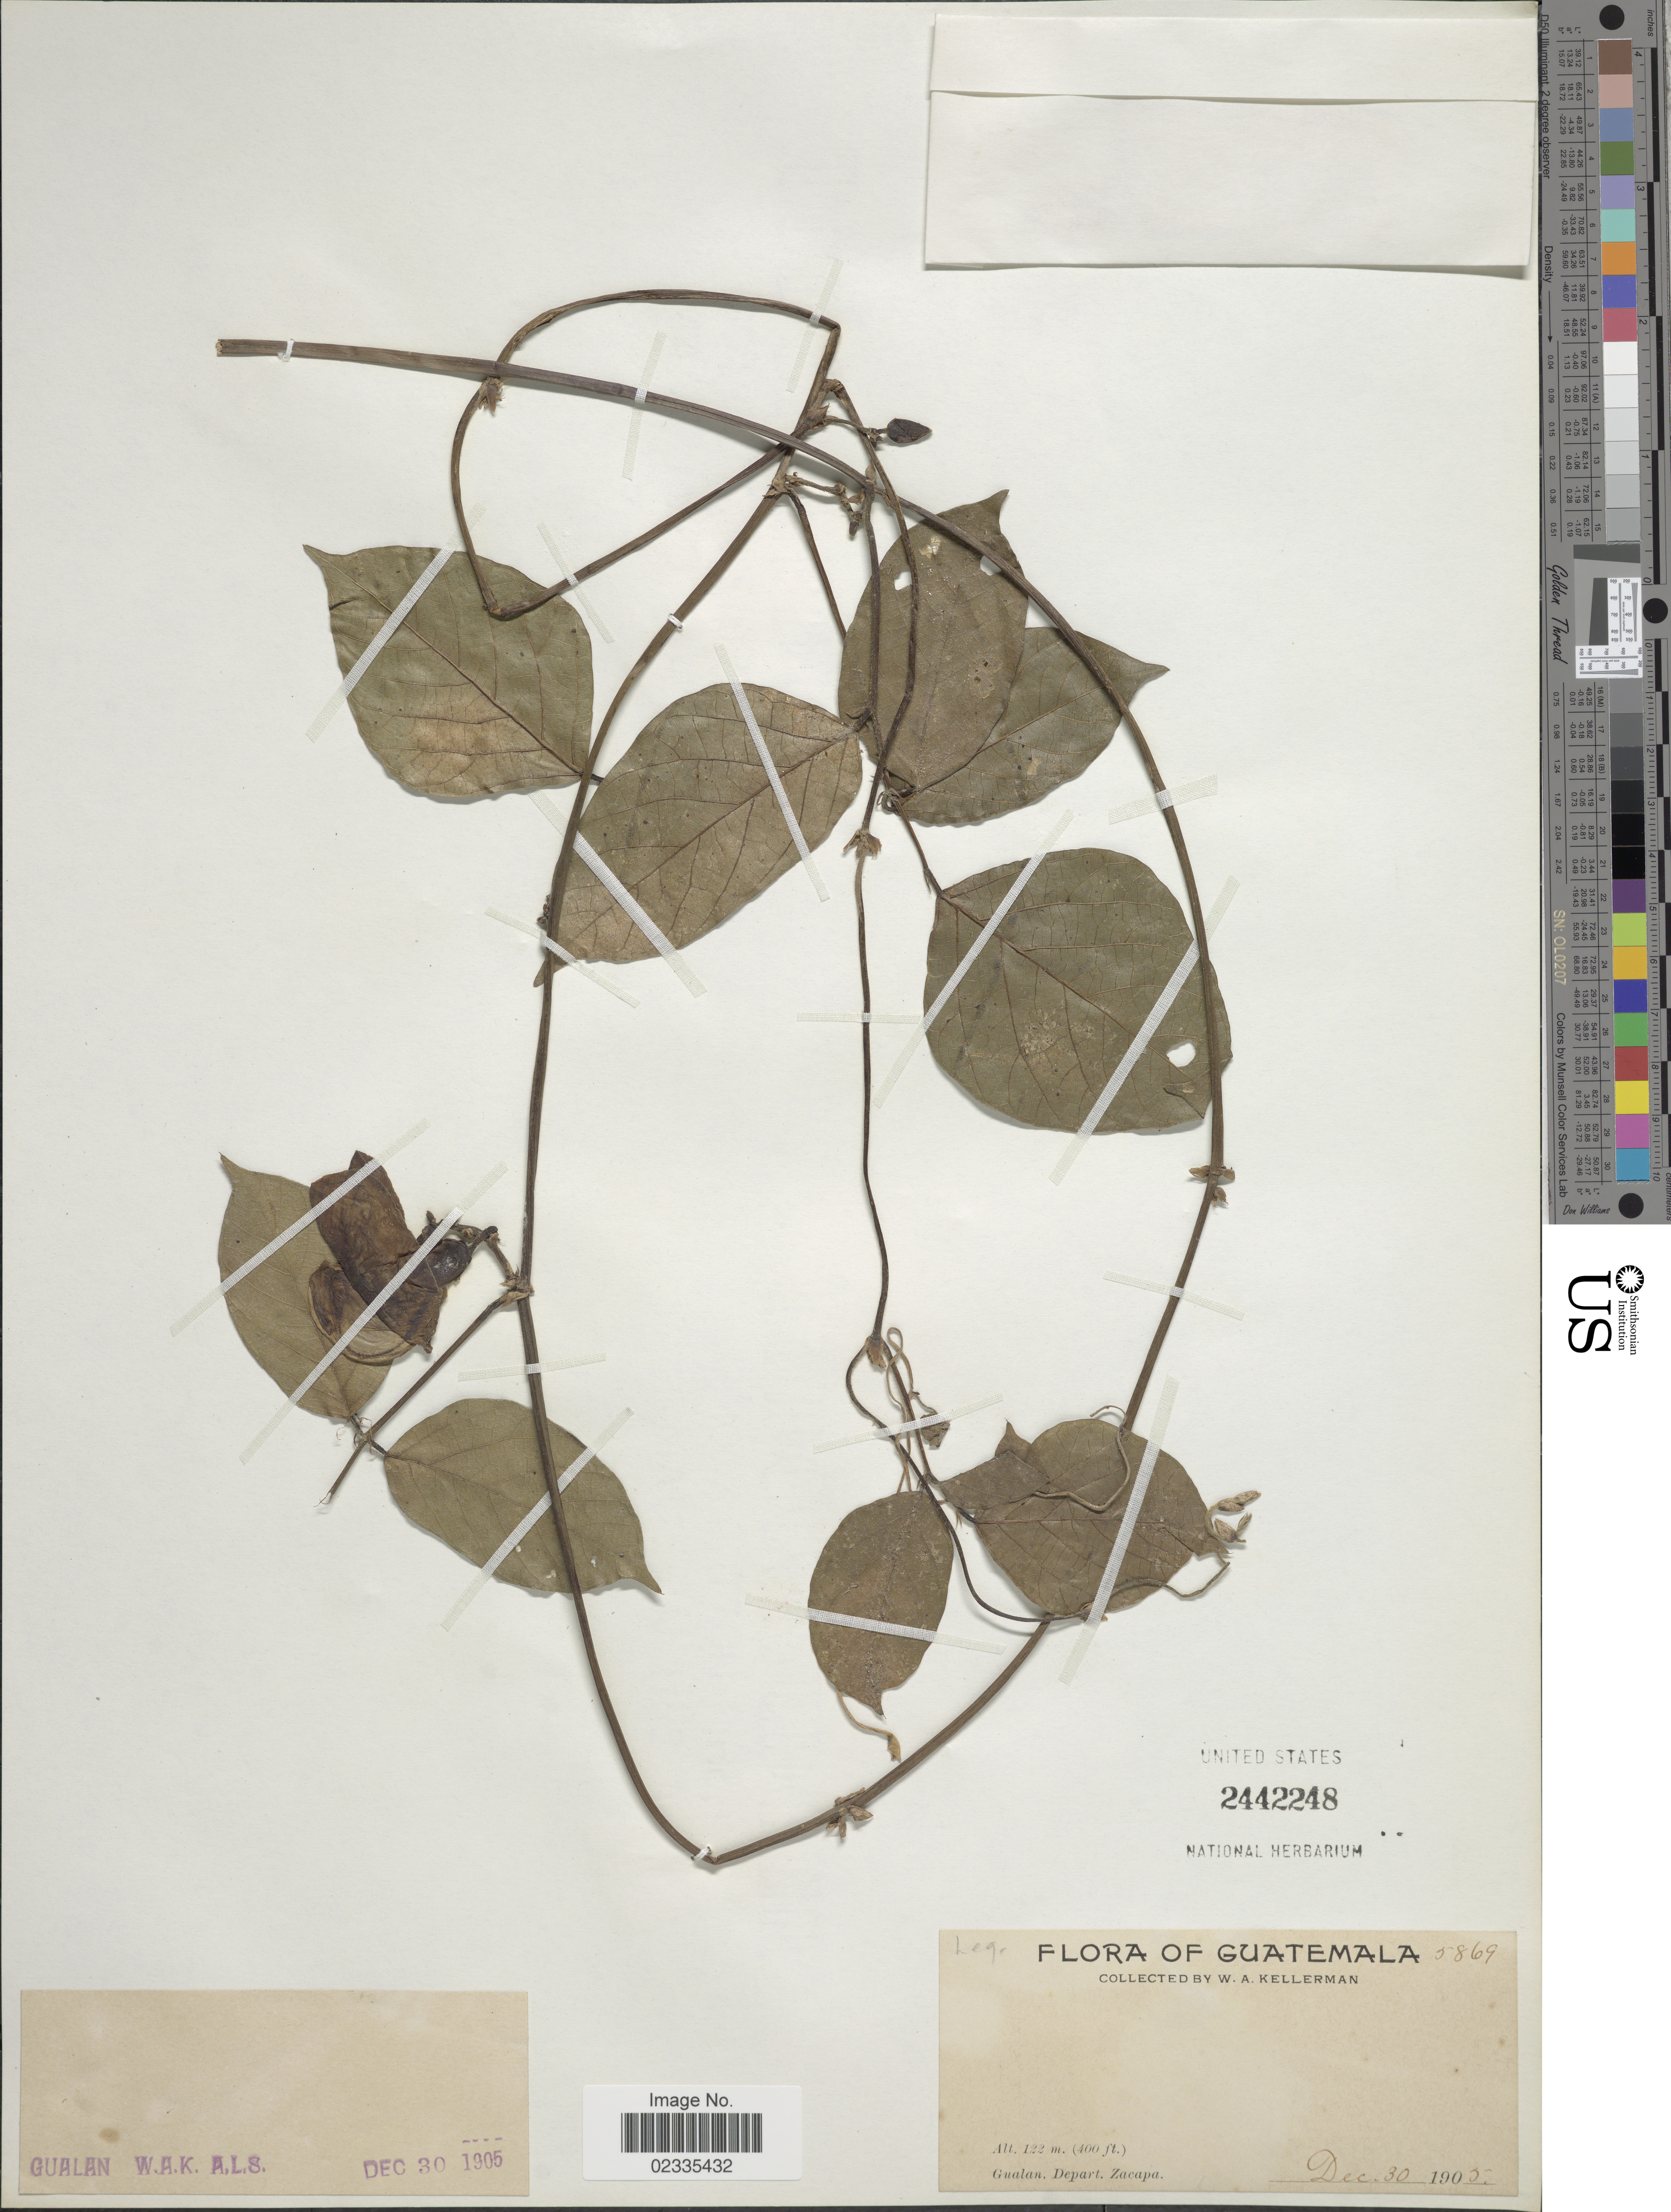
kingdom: Plantae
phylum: Tracheophyta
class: Magnoliopsida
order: Fabales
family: Fabaceae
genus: Centrosema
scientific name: Centrosema plumieri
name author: (Turpin ex Pers.) Benth.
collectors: W. Kellerman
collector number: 5869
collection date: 1905-12-30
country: Guatemala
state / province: Zacapa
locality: Gualan, Depart. Zacapa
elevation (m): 122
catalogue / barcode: US 2442248